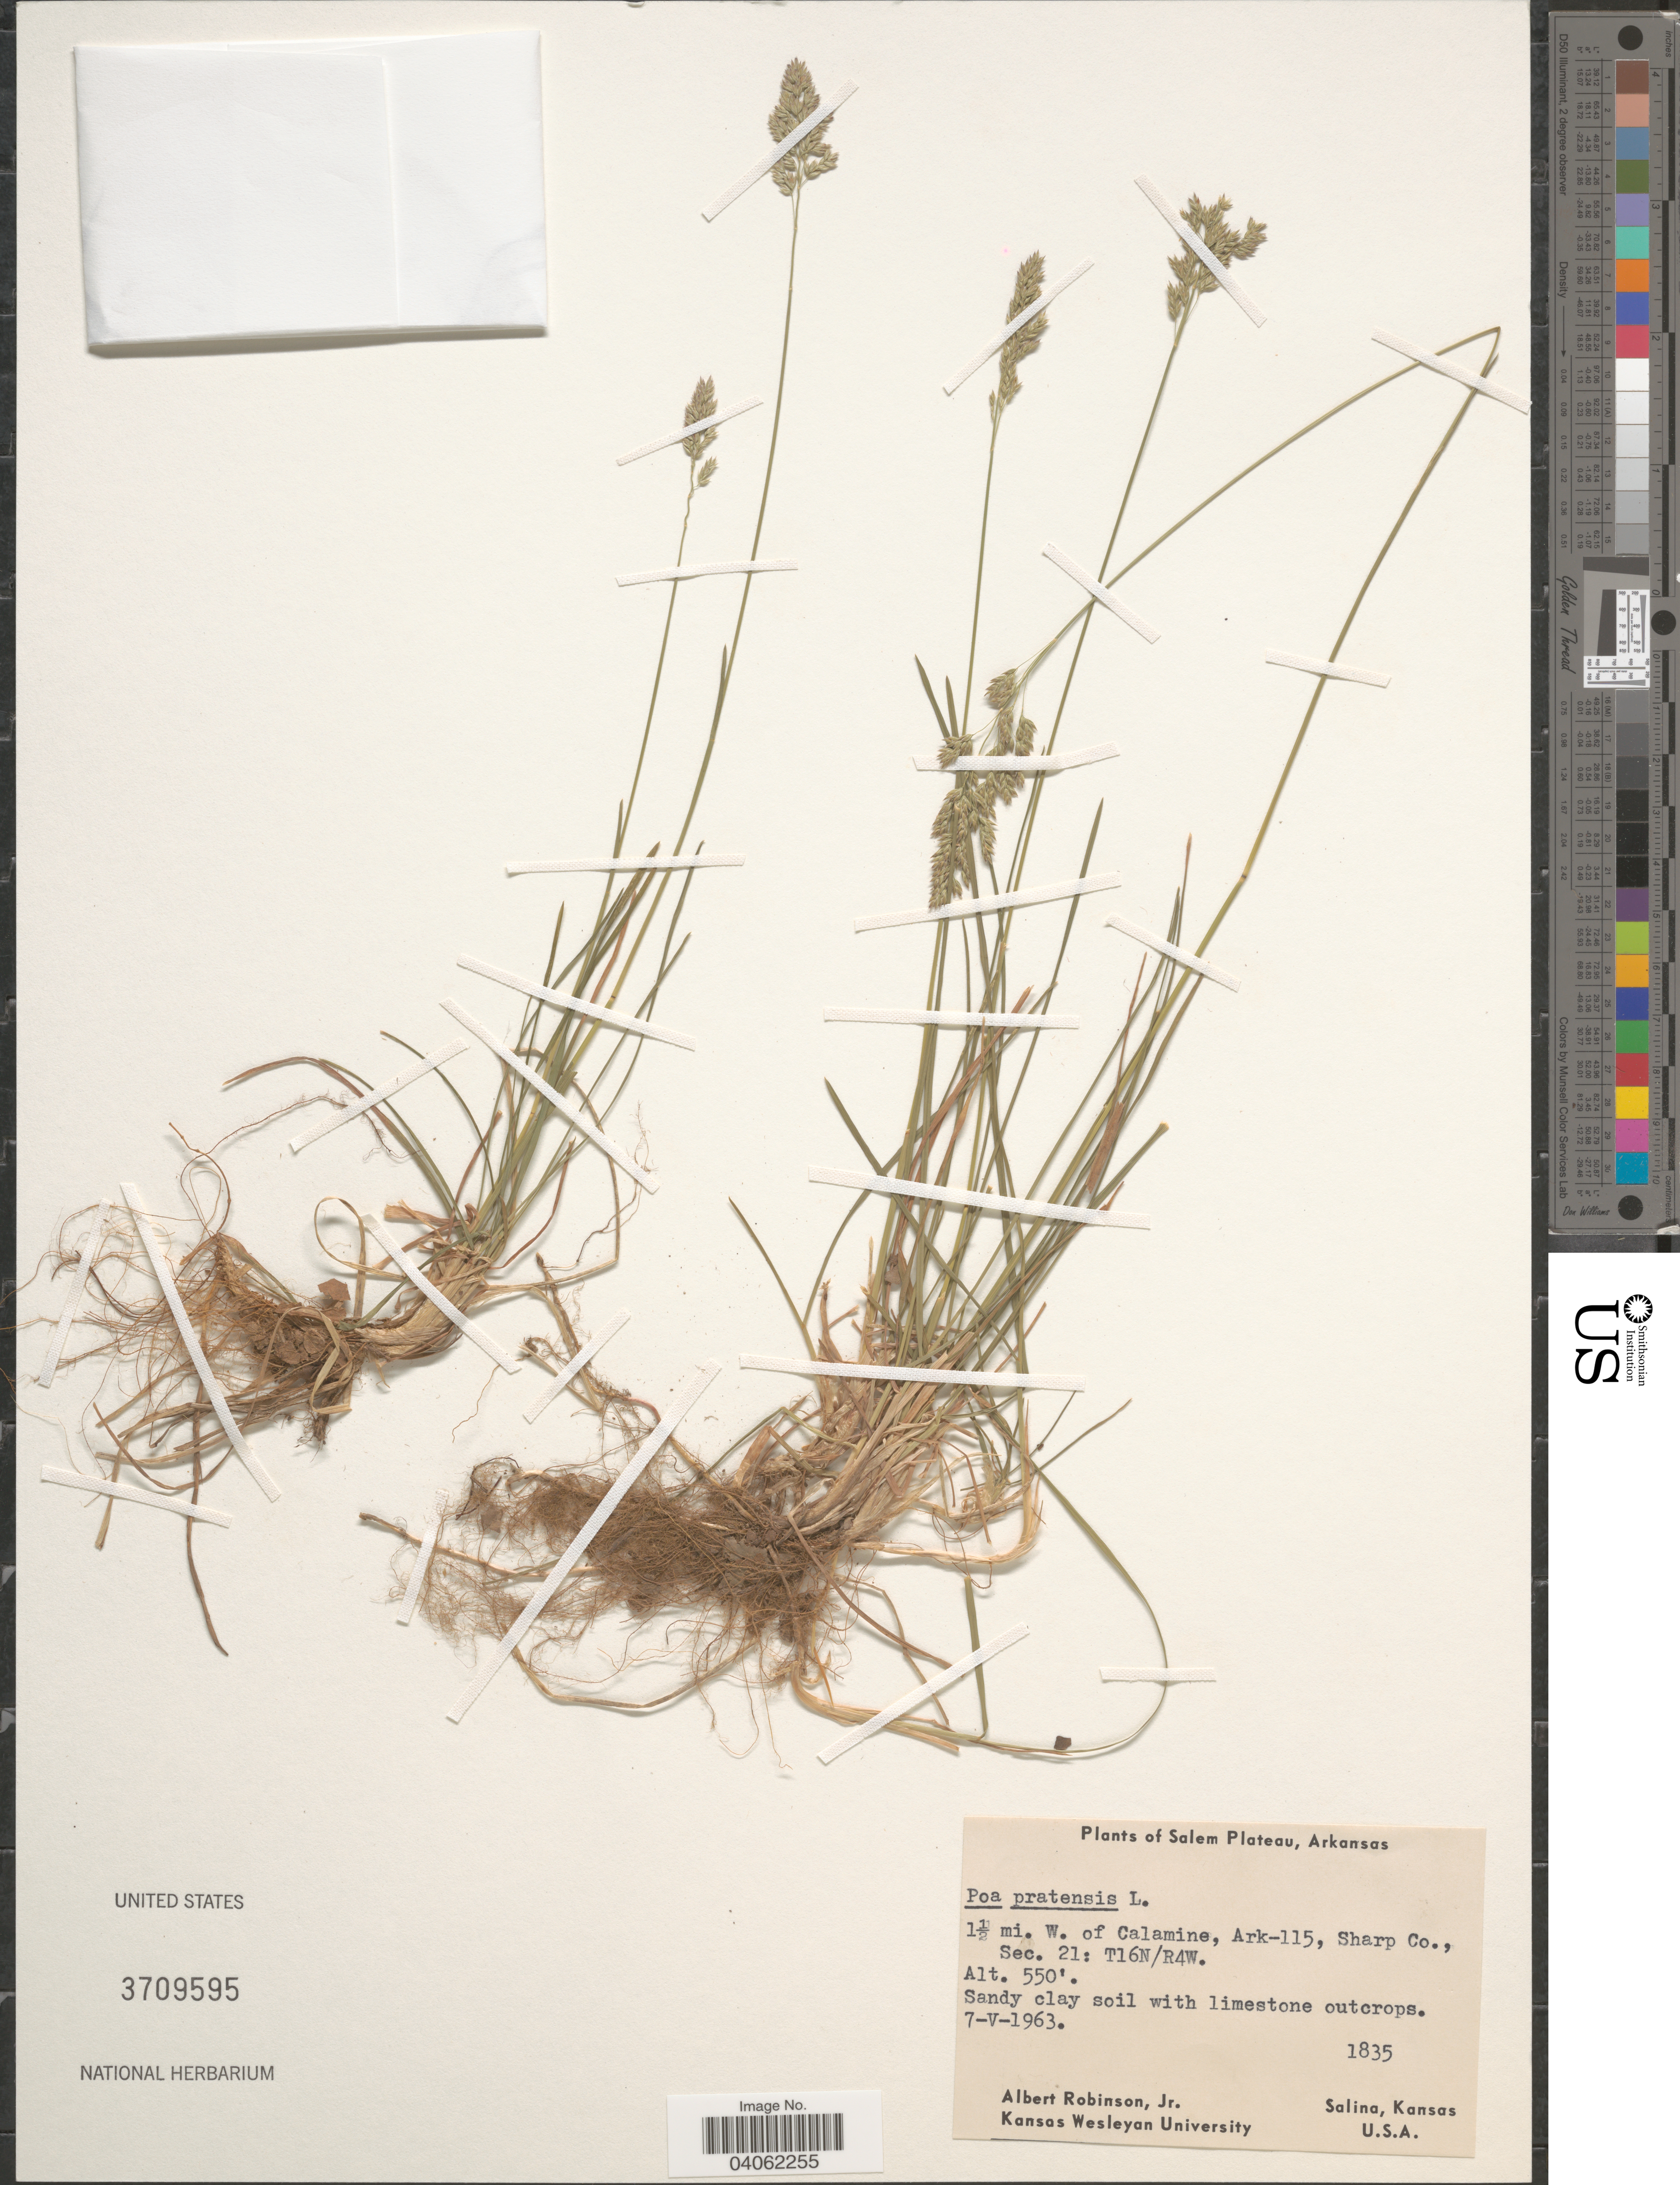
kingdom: Plantae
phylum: Tracheophyta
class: Liliopsida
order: Poales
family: Poaceae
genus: Poa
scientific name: Poa pratensis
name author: L.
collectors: A. Robinson Jr.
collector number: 1835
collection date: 1963-05-07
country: United States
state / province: Arkansas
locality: Salem Plateau. 1½ mi. W. of Calamine, Ark-115, Sharp Co., Sec. 21: T16N/R4W.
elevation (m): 168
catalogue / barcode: US 3709595